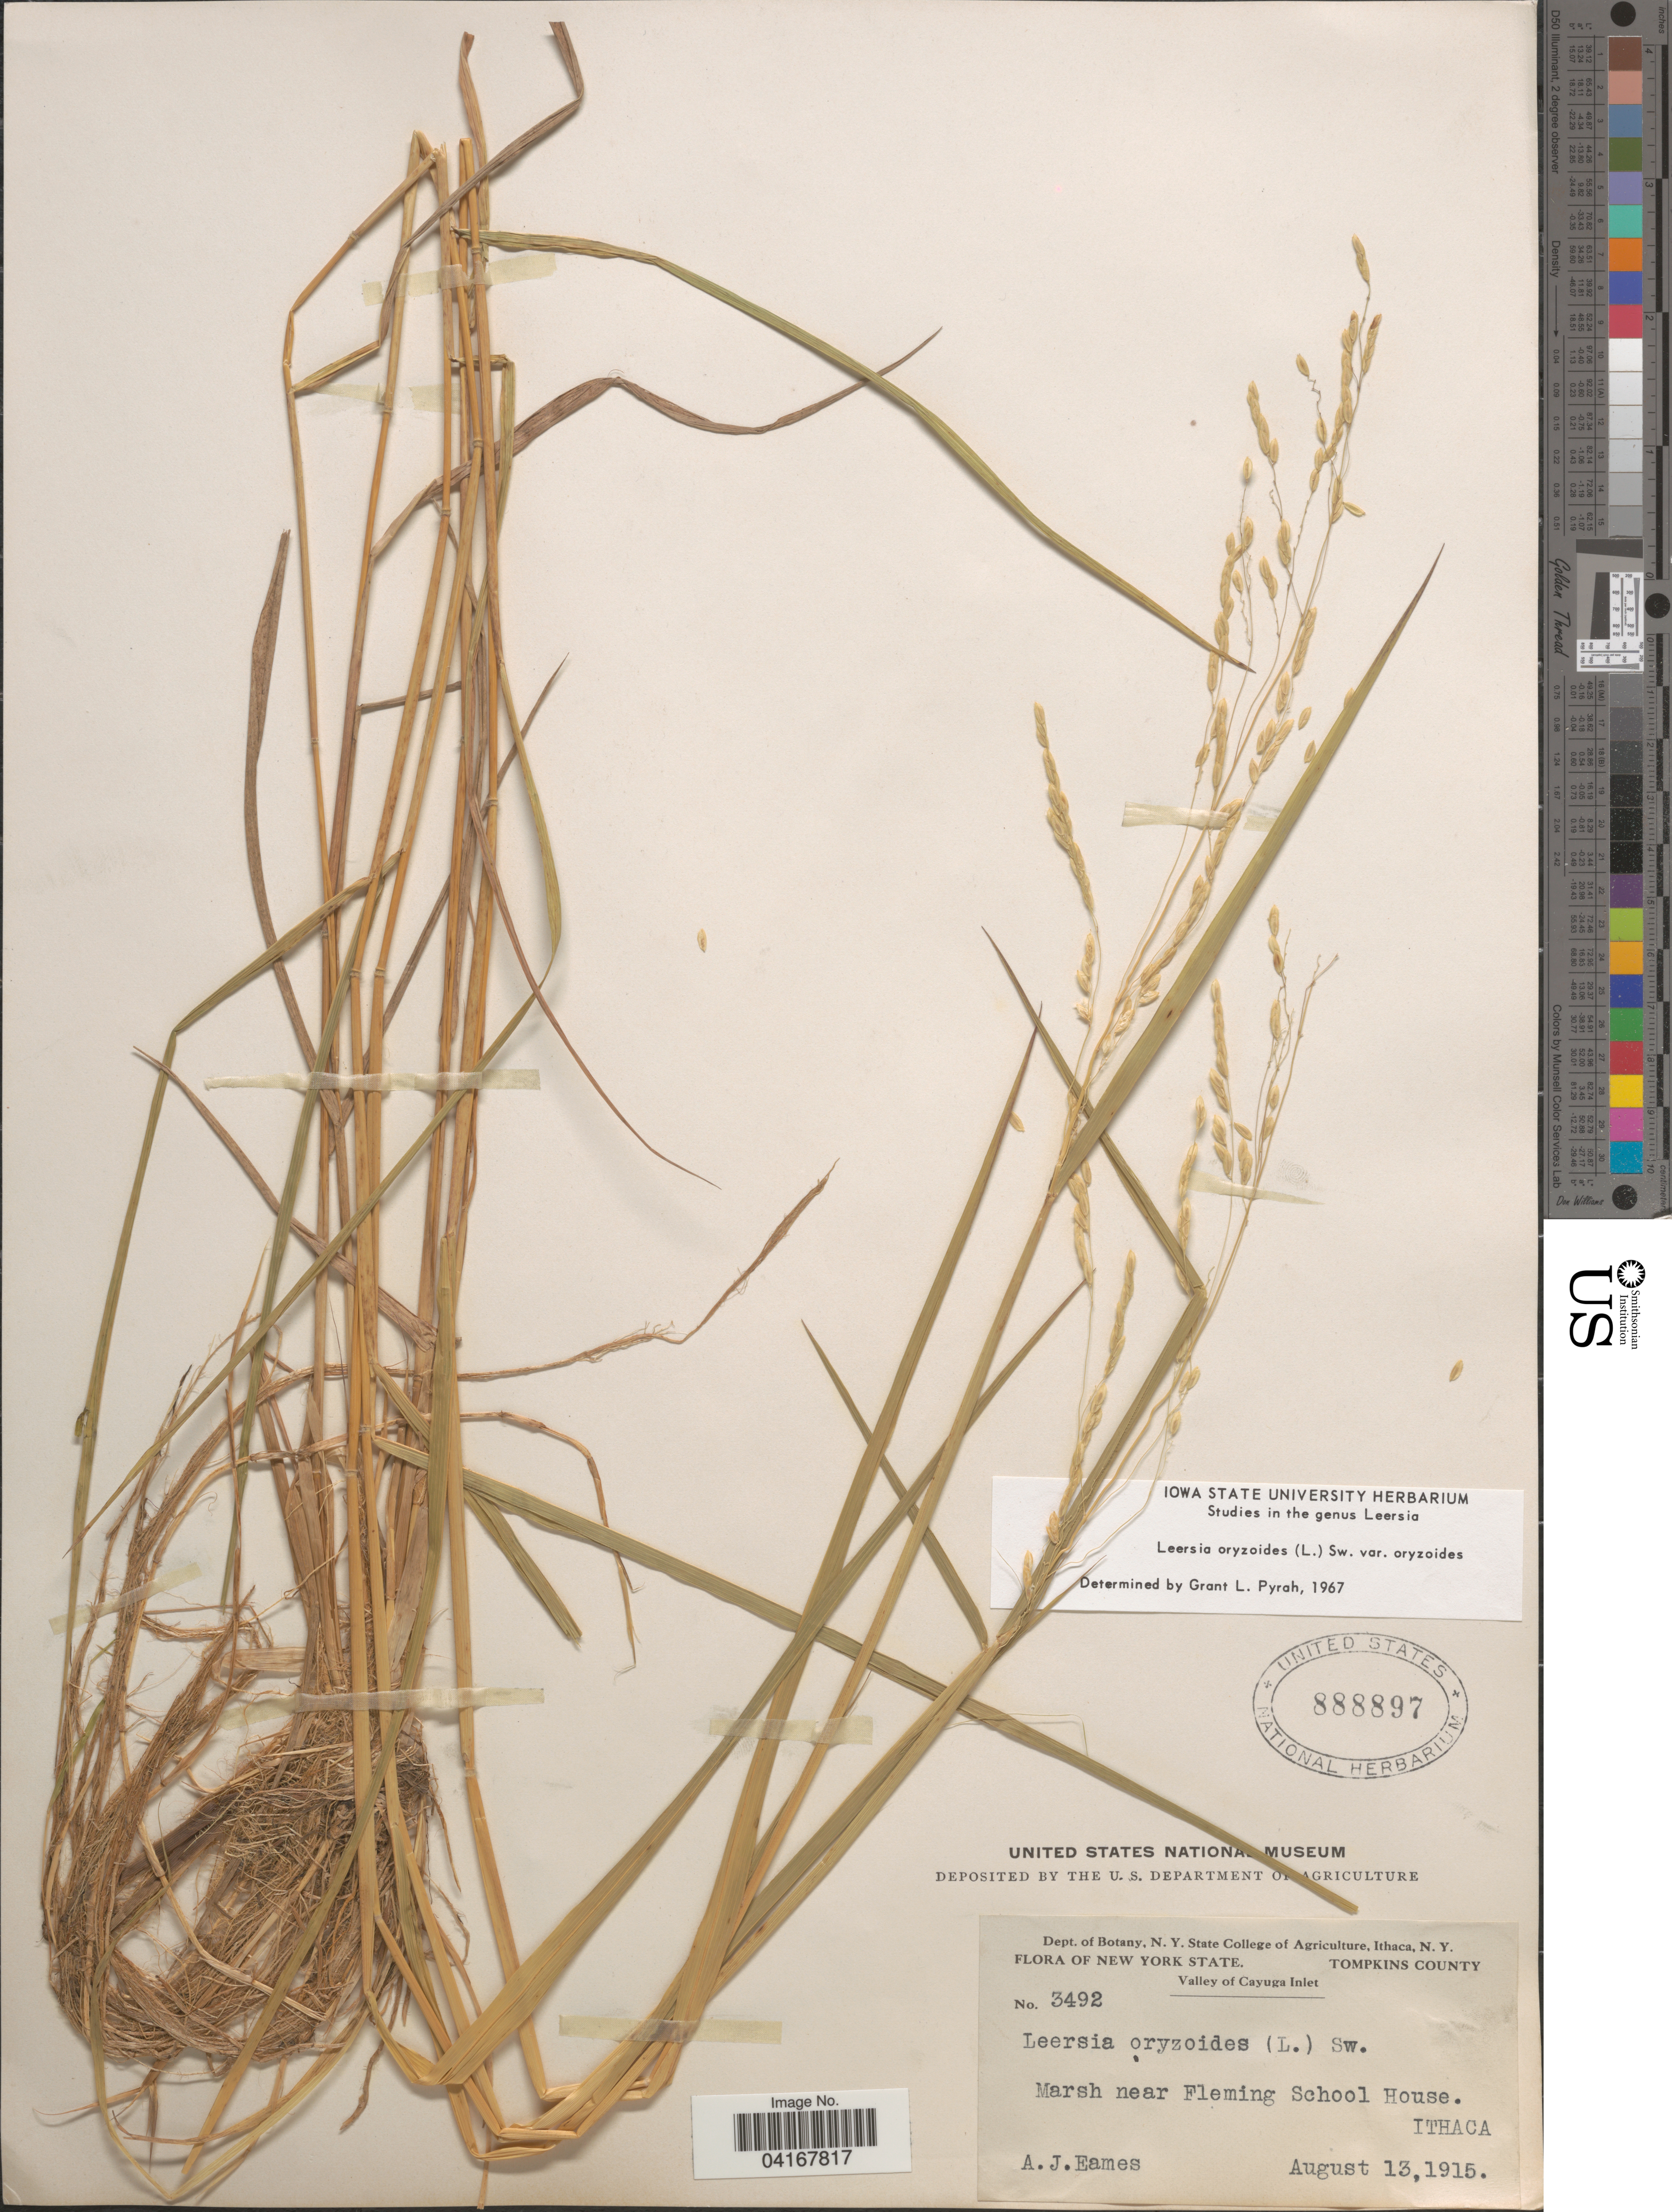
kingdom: Plantae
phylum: Tracheophyta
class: Liliopsida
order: Poales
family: Poaceae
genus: Leersia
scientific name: Leersia oryzoides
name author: (L.) Sw.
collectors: A. J. Eames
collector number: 3492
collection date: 1915-08-13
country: United States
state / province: New York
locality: Tompkins County. Valley of Cayuga Inlet. Near Fleming School House. Ithaca.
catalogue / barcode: US 888897